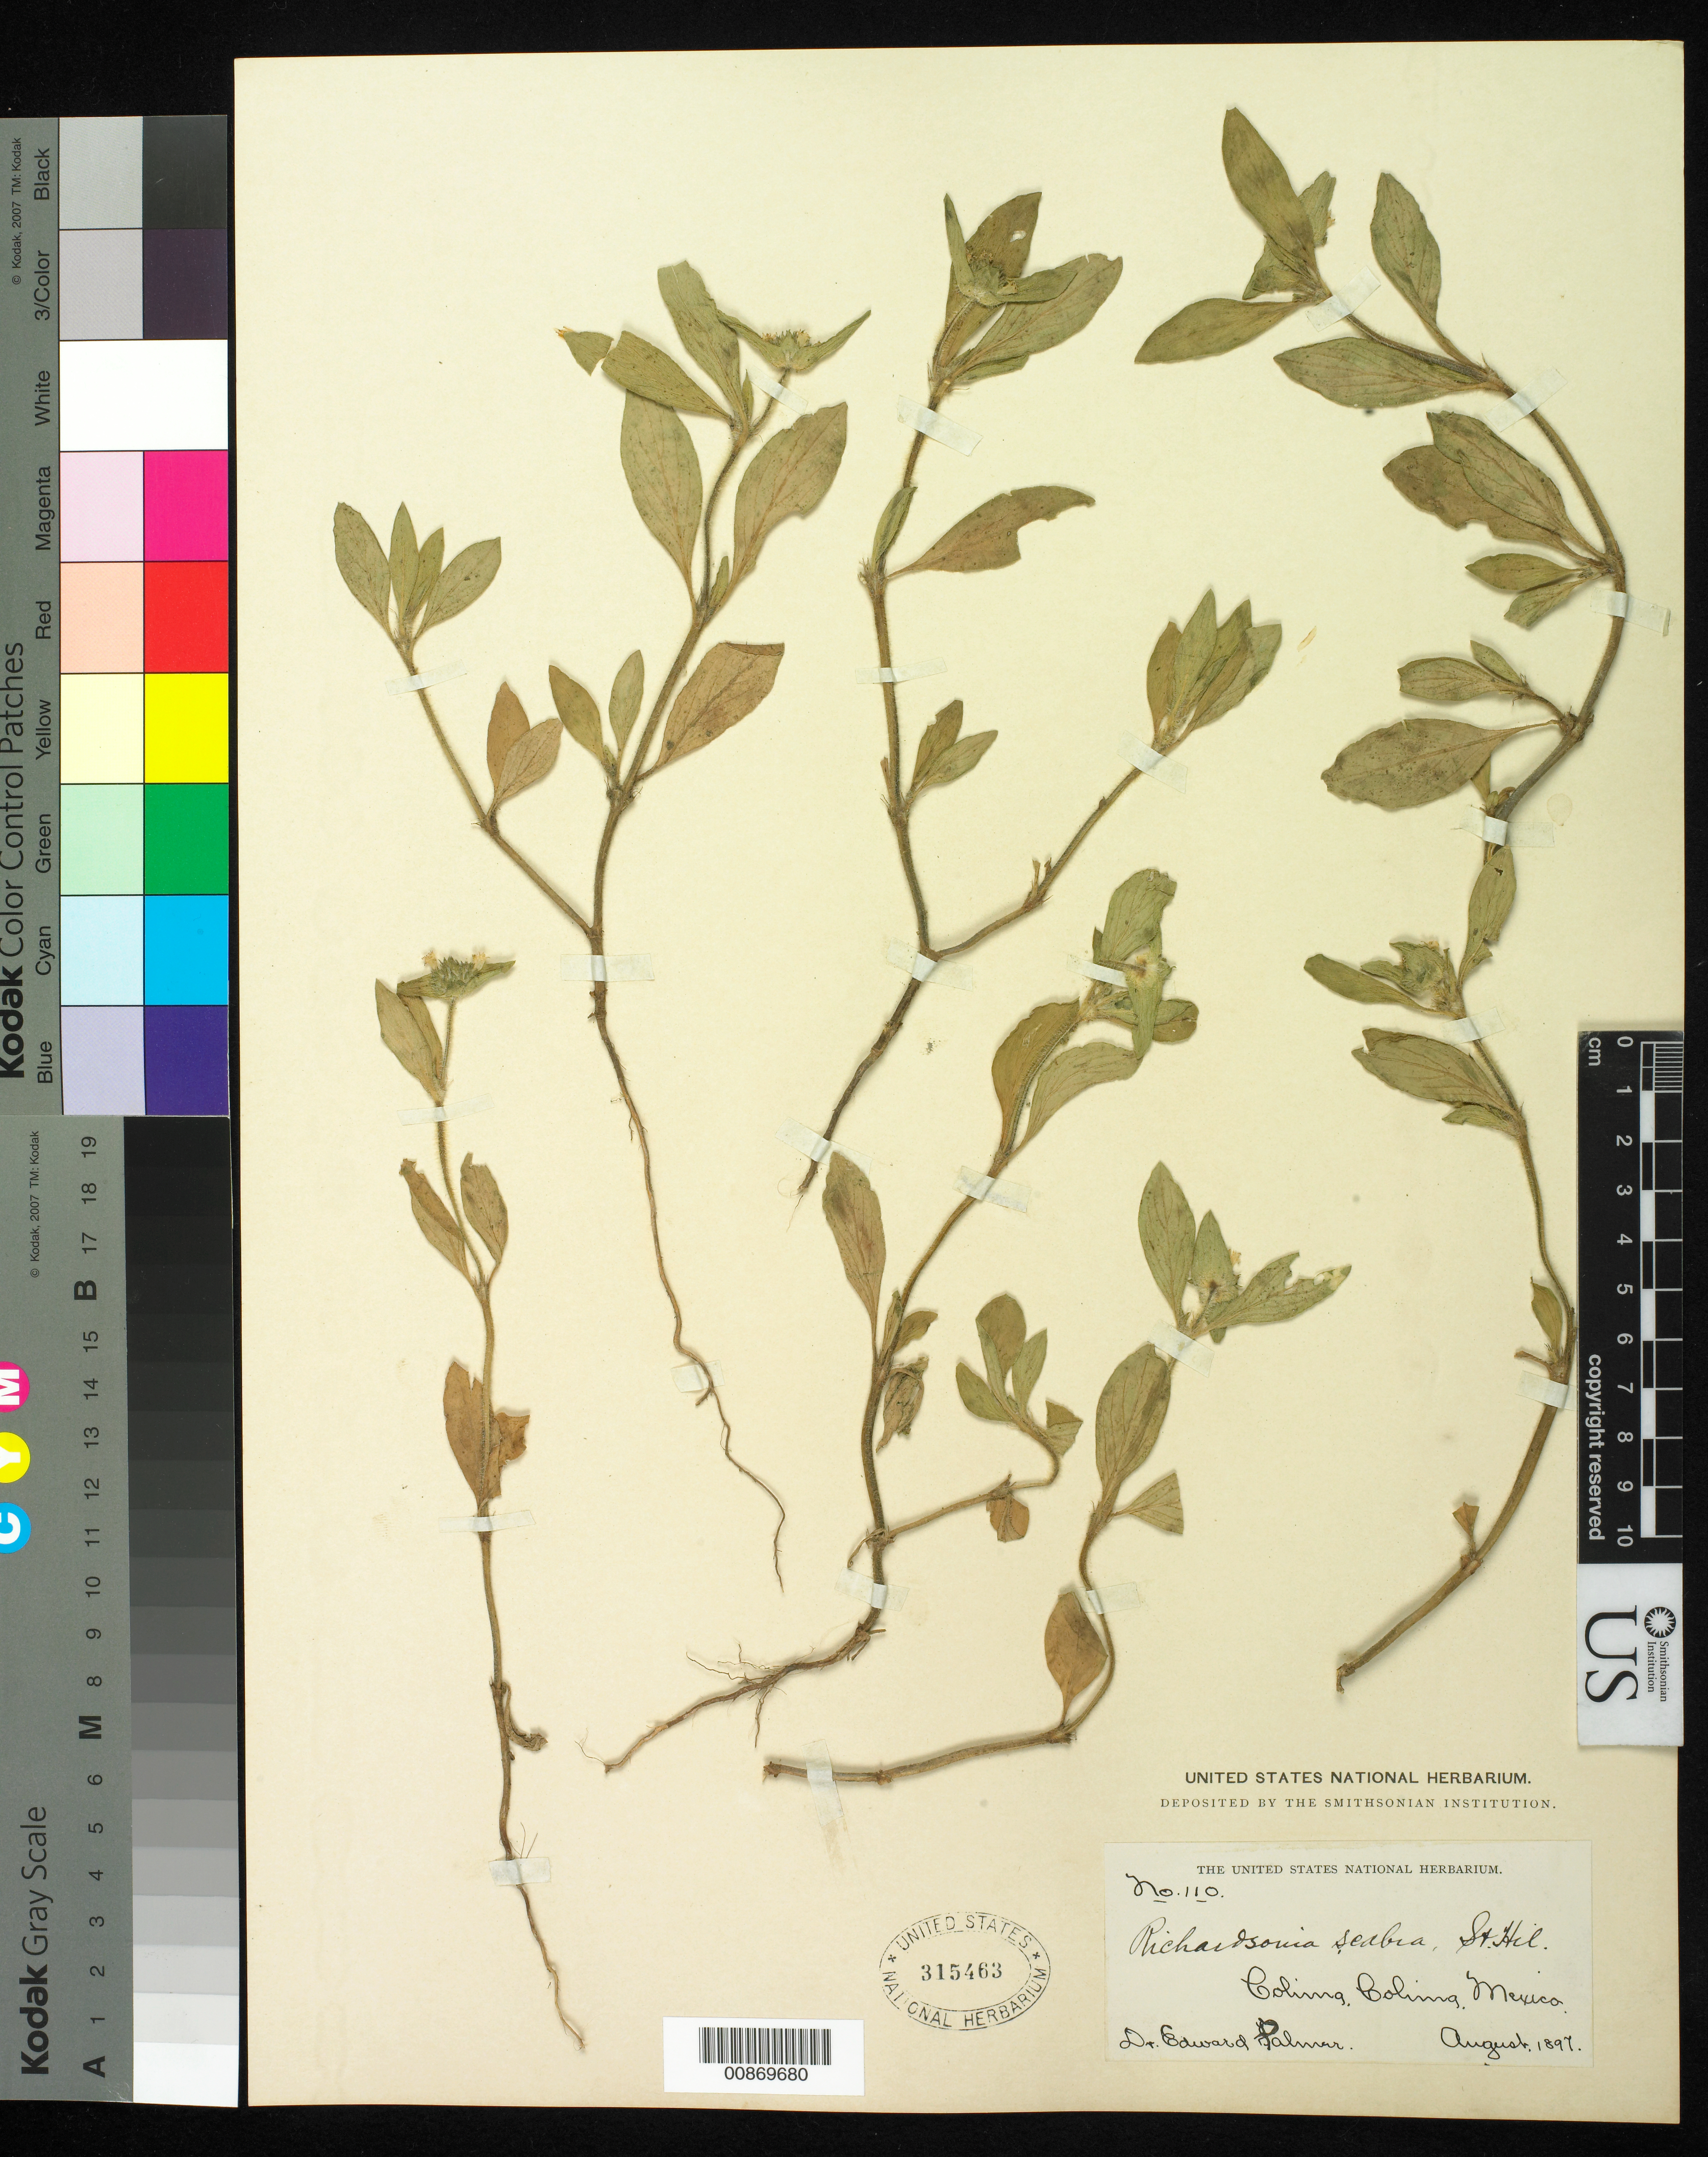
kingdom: Plantae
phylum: Tracheophyta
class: Magnoliopsida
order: Gentianales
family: Rubiaceae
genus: Richardia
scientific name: Richardia scabra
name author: L.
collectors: E. Palmer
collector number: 110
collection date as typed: Aug 1897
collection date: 1897-08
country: Mexico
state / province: Colima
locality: Colima, Colima.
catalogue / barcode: US 315463